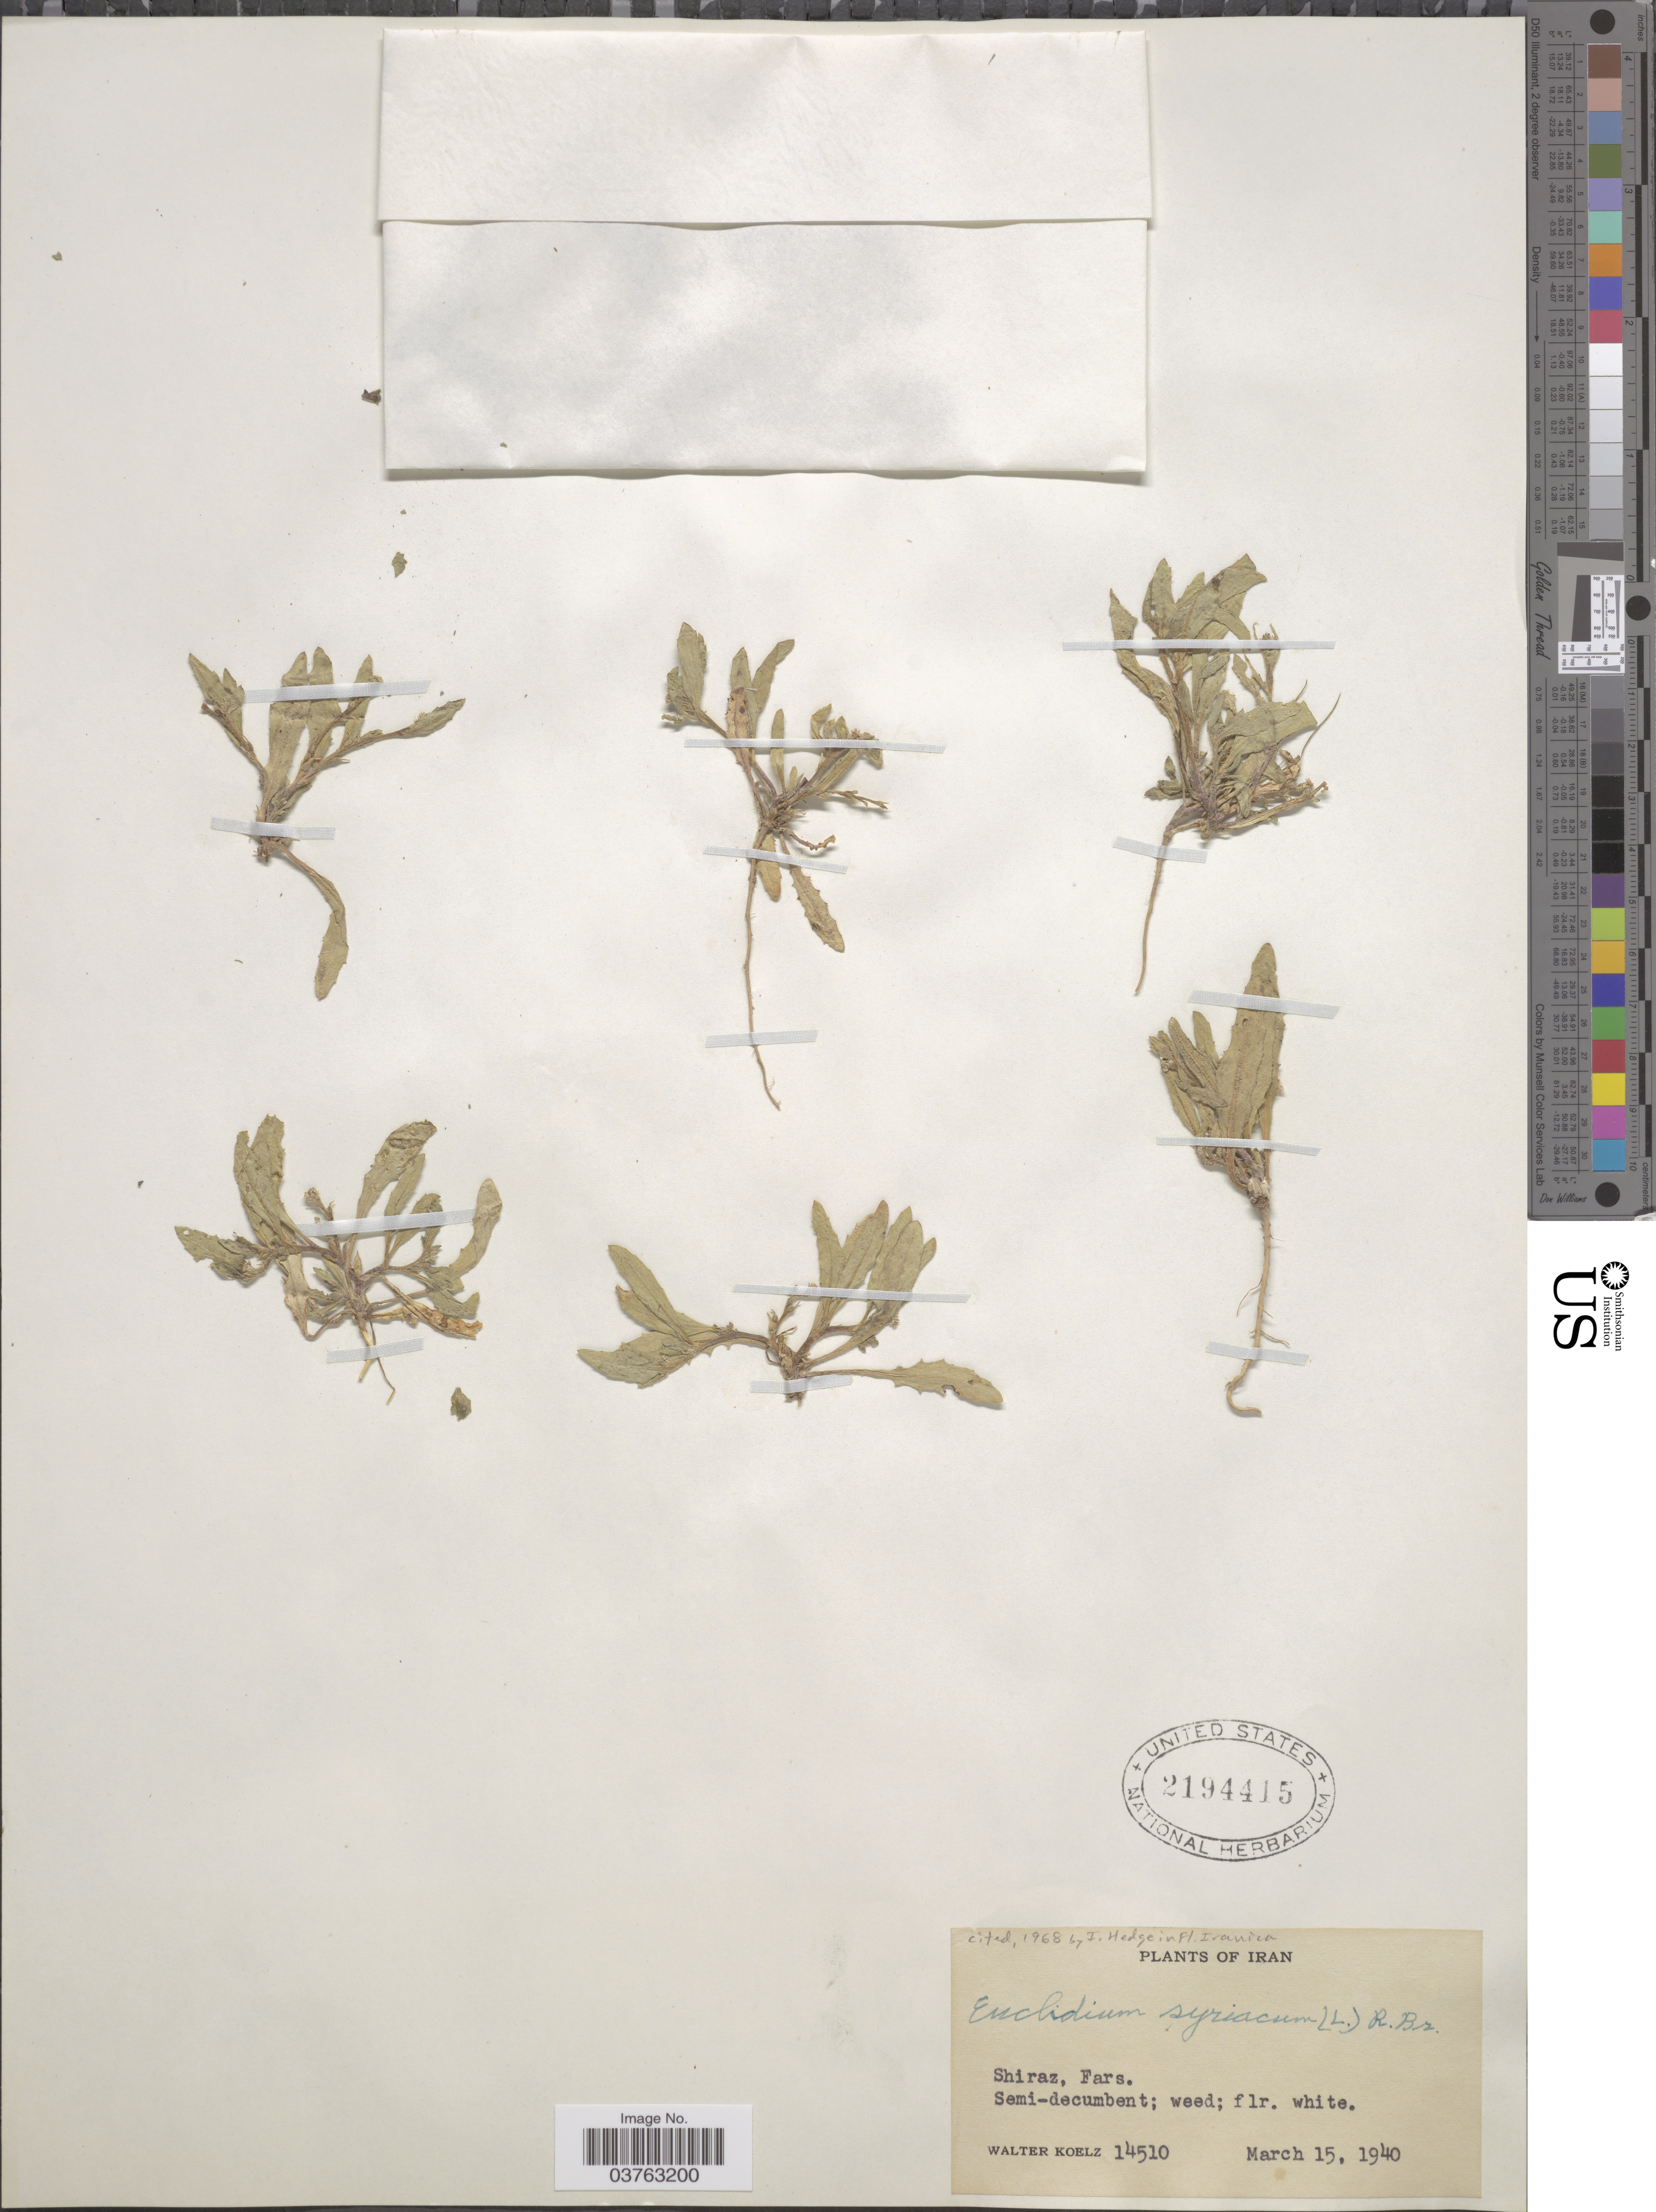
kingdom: Plantae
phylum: Tracheophyta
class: Magnoliopsida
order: Brassicales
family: Brassicaceae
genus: Euclidium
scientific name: Euclidium syriacum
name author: (L.) W.T. Aiton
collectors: W. N. Koelz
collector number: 14510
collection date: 1940-03-15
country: Iran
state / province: Fars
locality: Shiraz.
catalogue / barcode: US 2194415